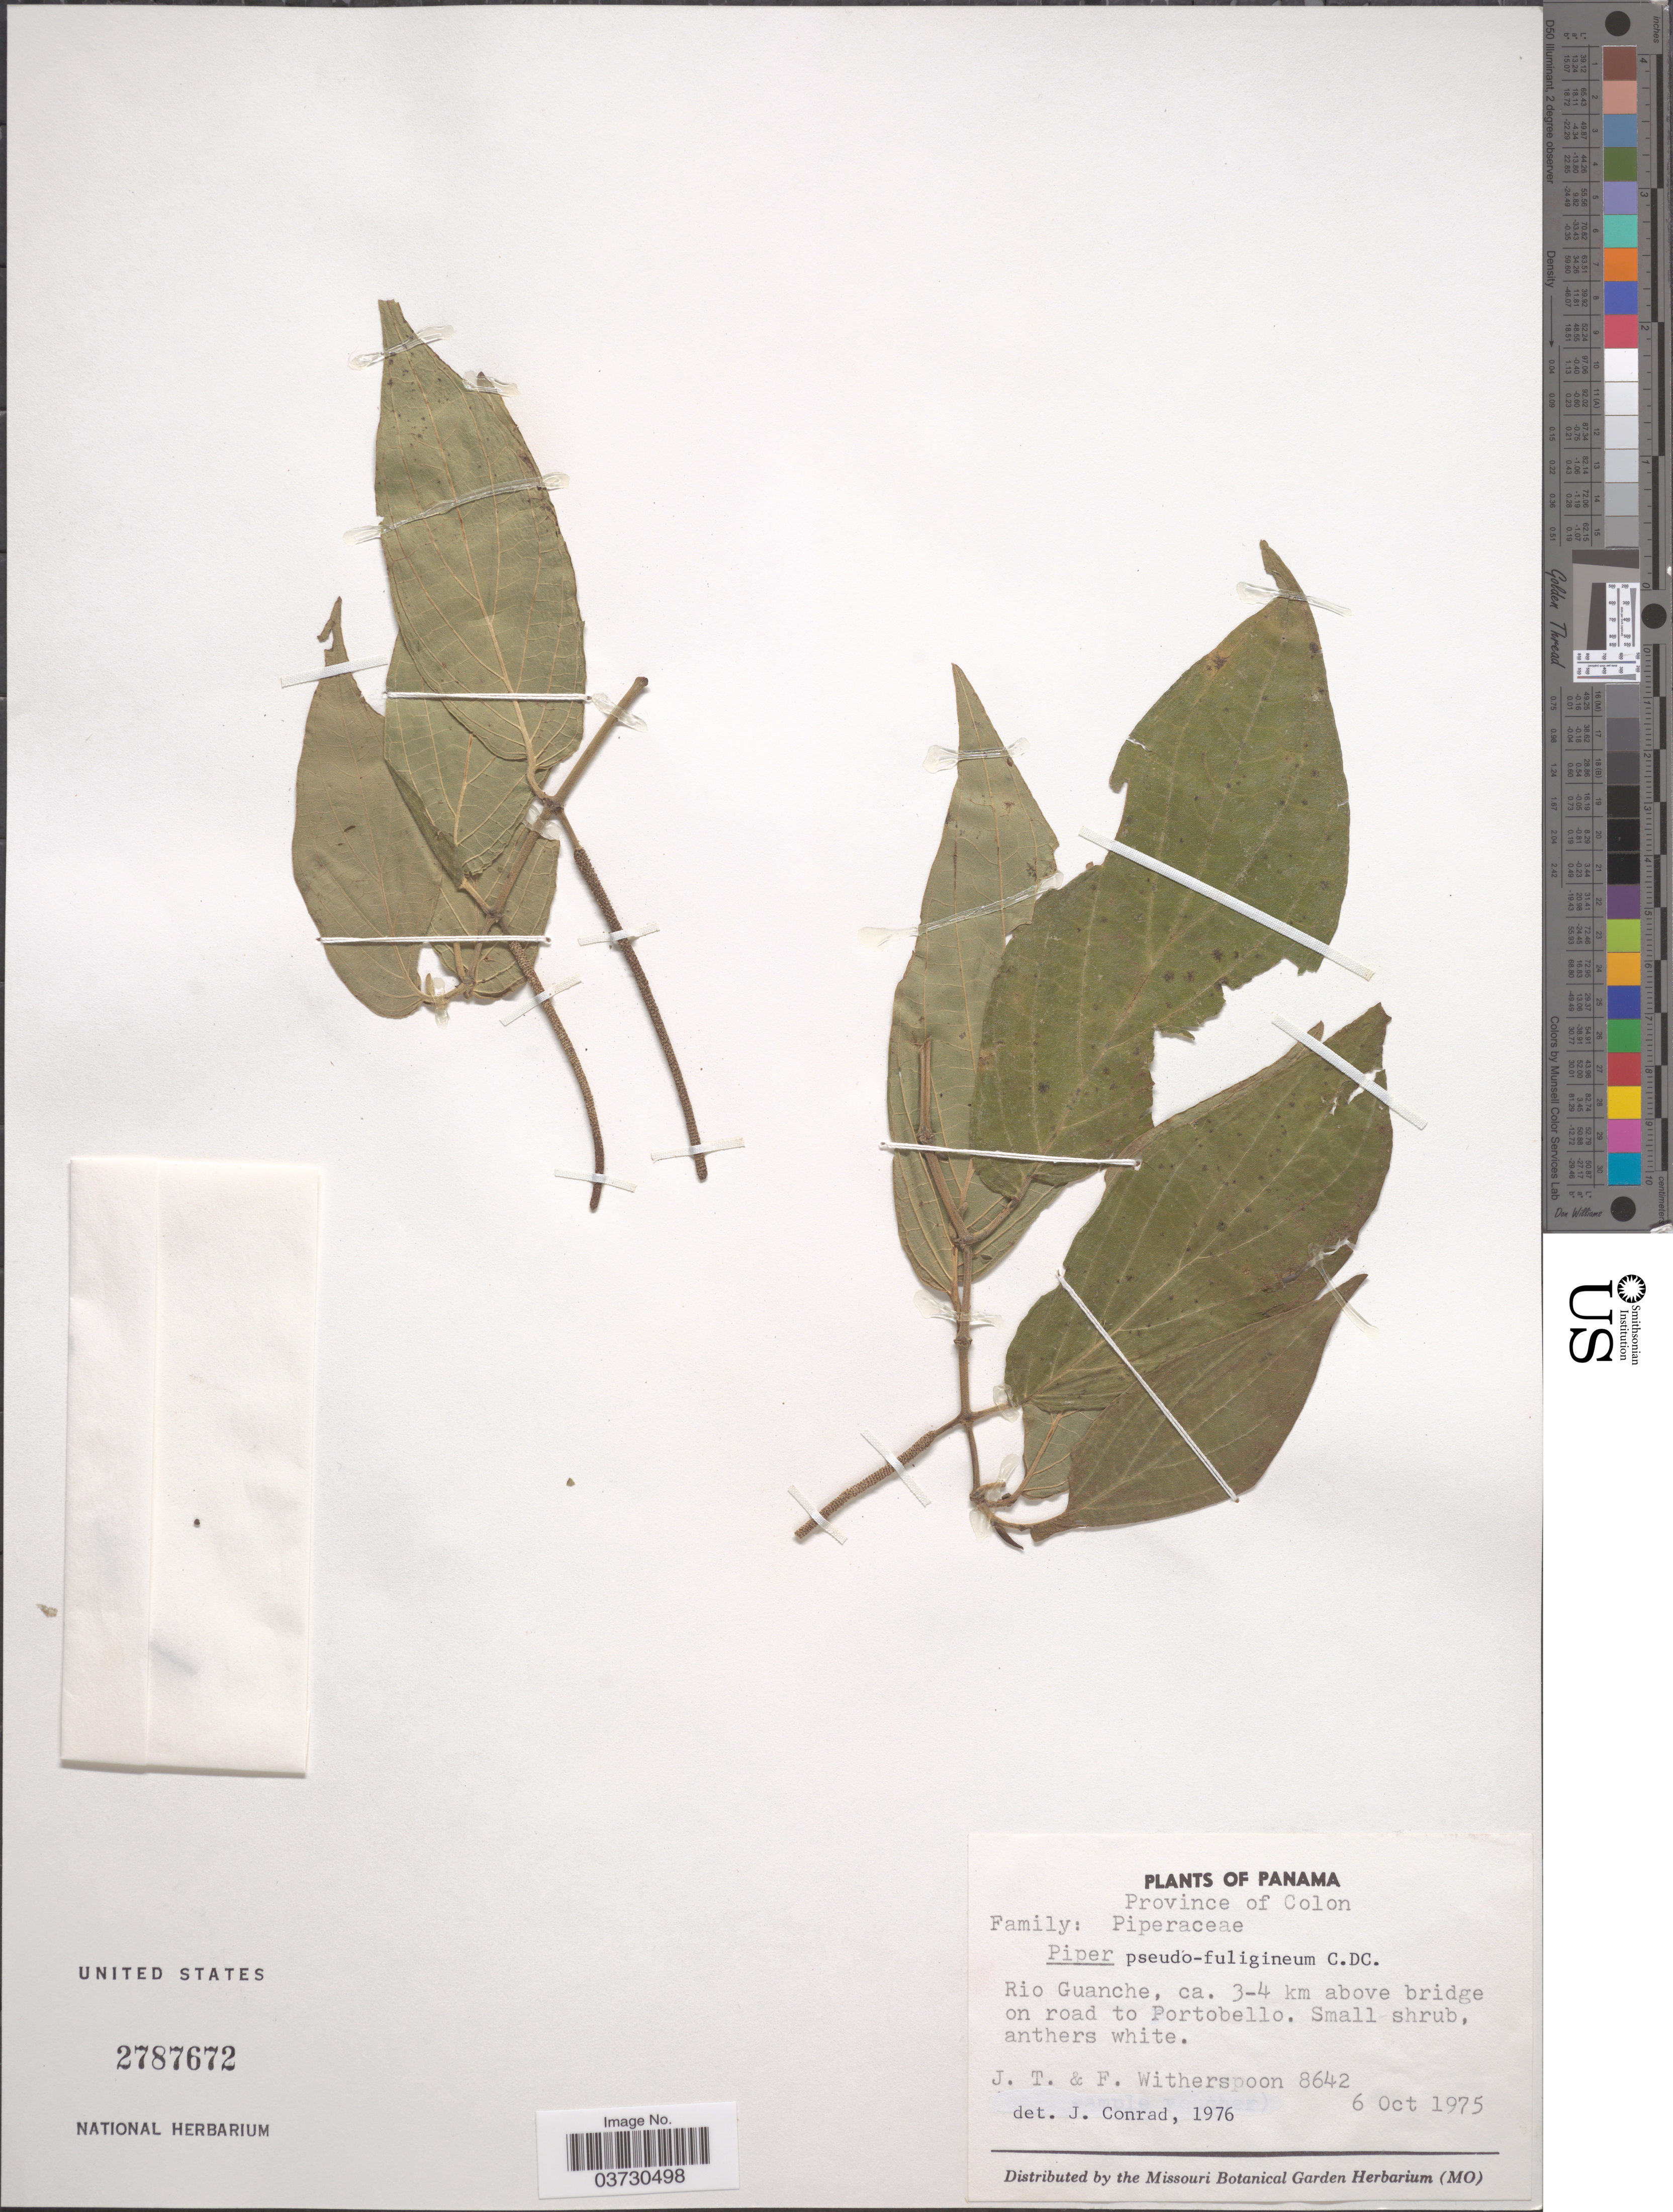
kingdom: Plantae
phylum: Tracheophyta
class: Magnoliopsida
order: Piperales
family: Piperaceae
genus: Piper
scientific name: Piper pseudofuligineum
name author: C. DC.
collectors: J. Witherspoon & F. Witherspoon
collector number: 8642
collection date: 1975-10-06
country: Panama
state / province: Colón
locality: Rio Guanche, ca. 3-4 km above bridge on road to Portebello.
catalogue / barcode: US 2787672